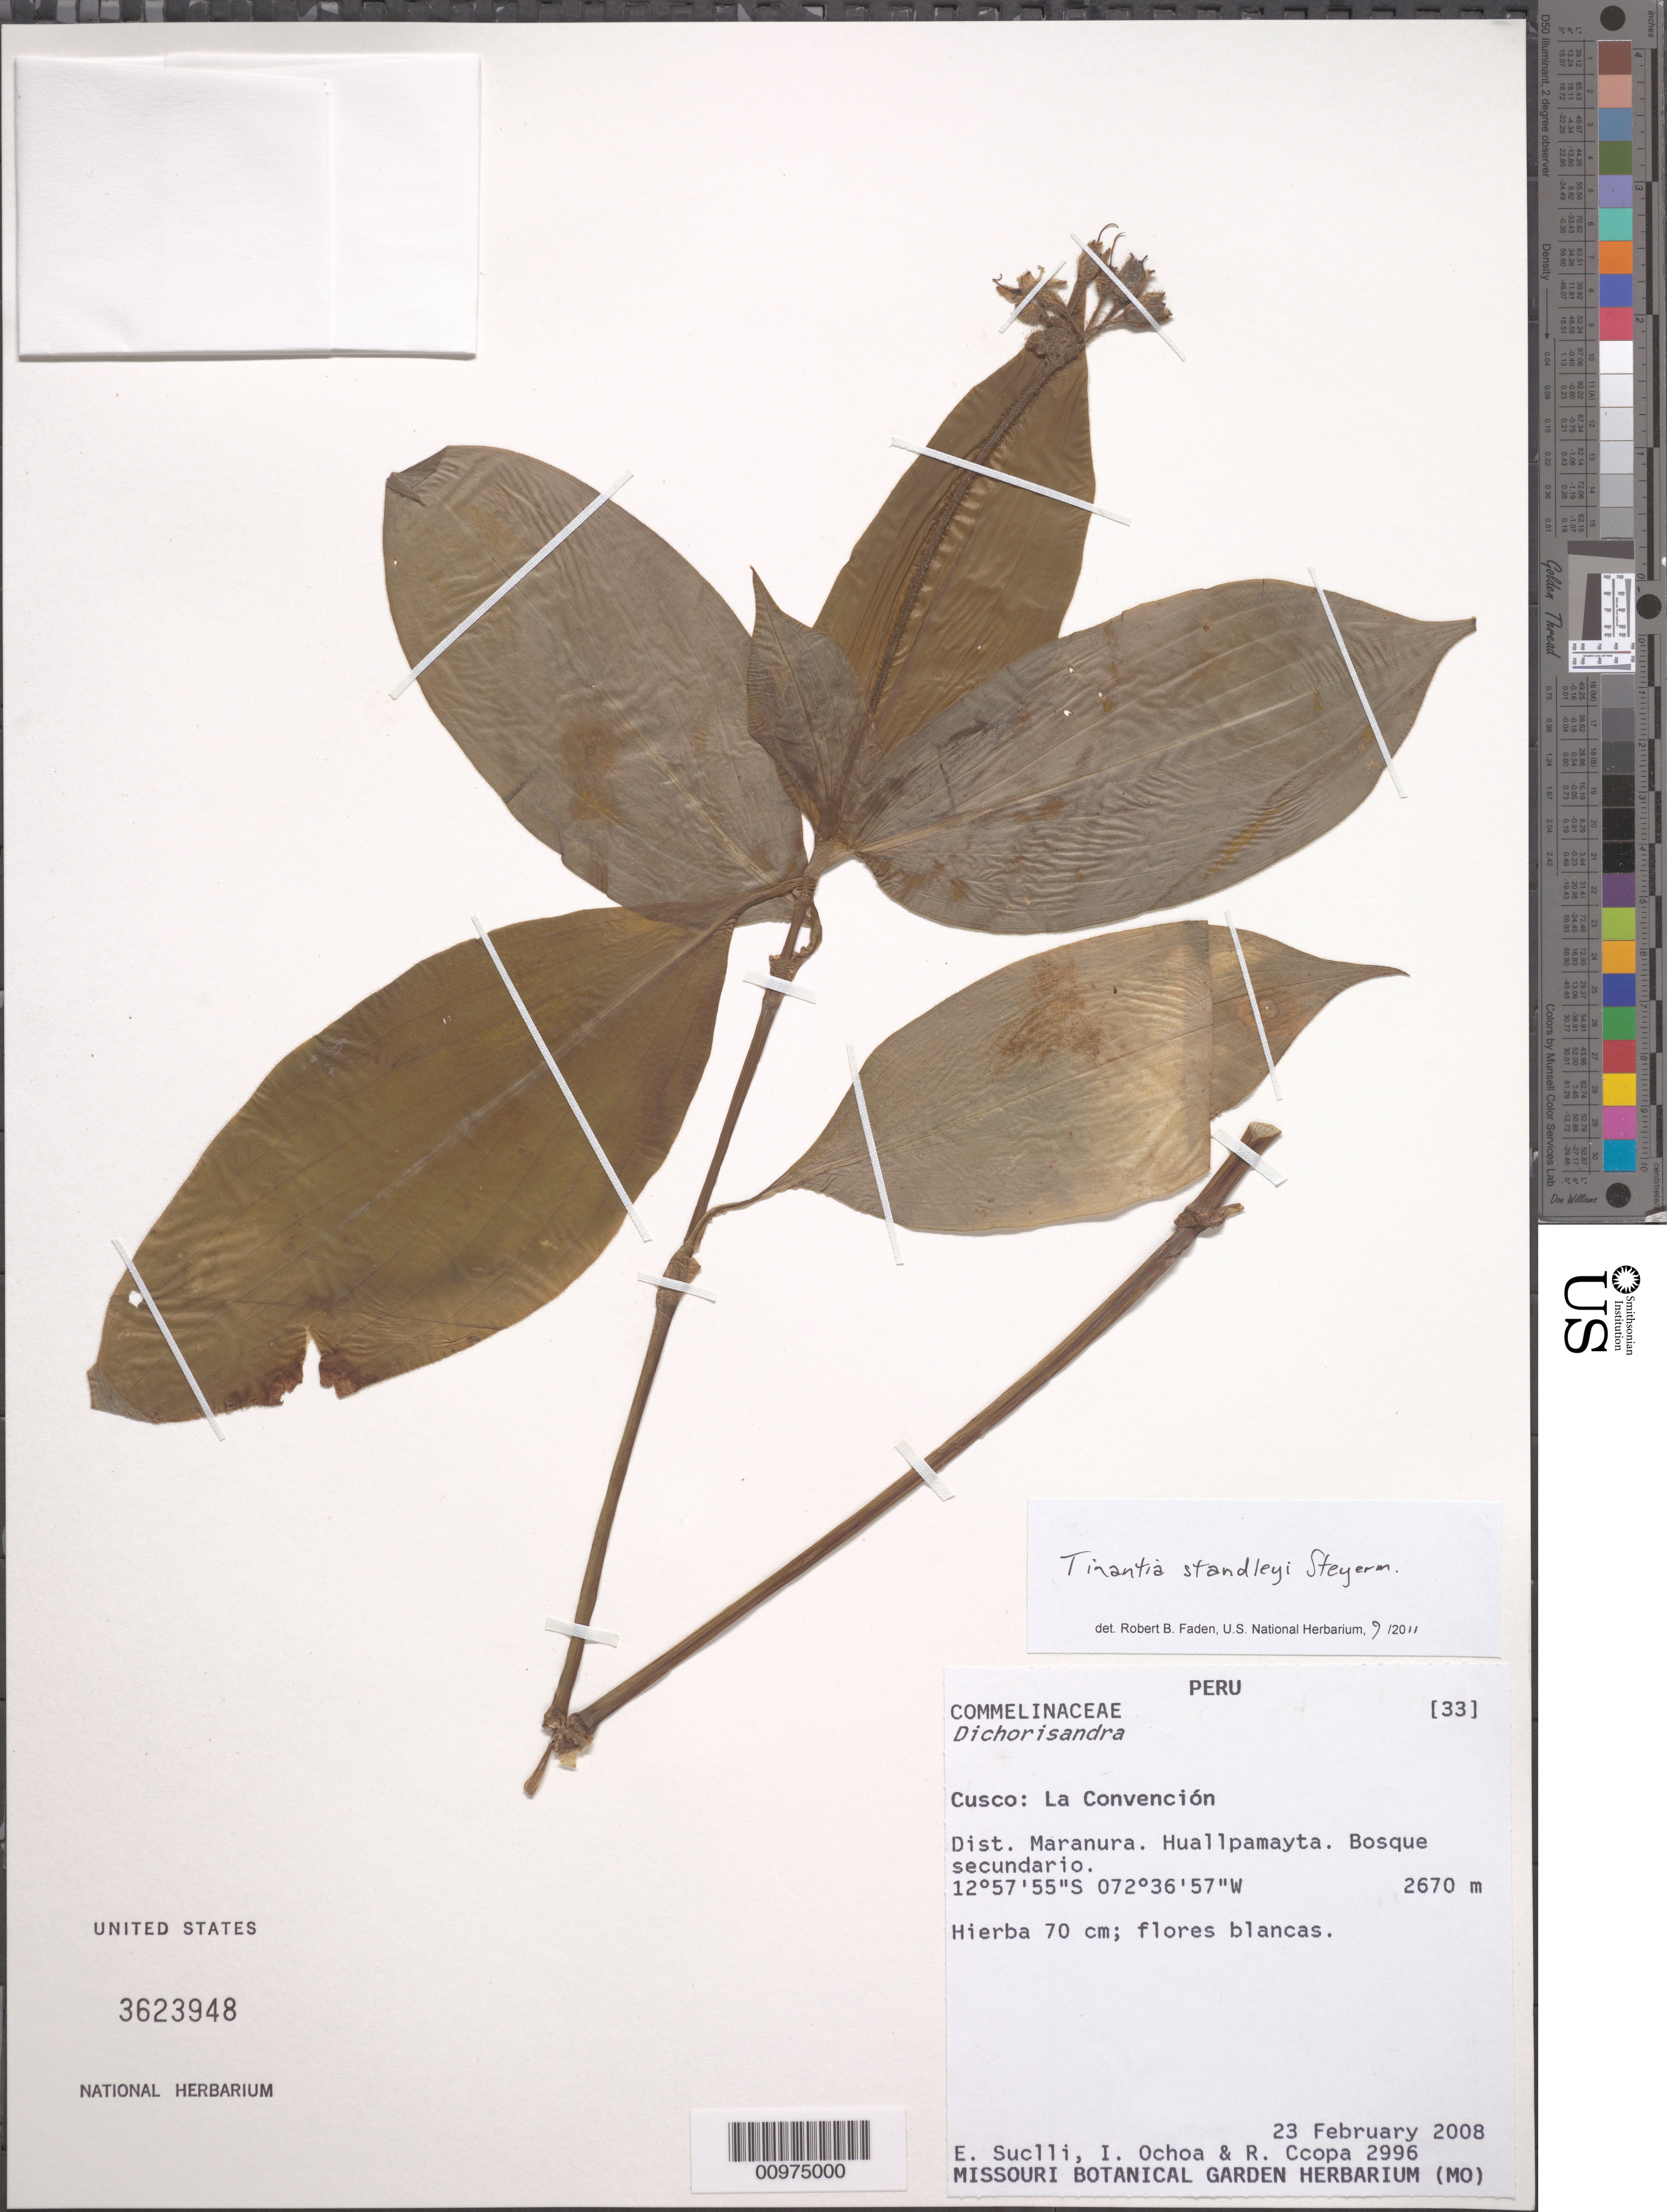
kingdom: Plantae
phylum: Tracheophyta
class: Liliopsida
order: Commelinales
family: Commelinaceae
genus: Tinantia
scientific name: Tinantia standleyi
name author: Steyerm.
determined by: Faden, Robert B., (US), Smithsonian Institution - National Museum of Natural History (UNITED STATES)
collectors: E. Suclli et al.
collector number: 2996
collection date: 2008-02-23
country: Peru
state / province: Cusco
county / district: La Convención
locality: Huallpamayta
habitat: Bosque secundario.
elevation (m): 2670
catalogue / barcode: US 3623948